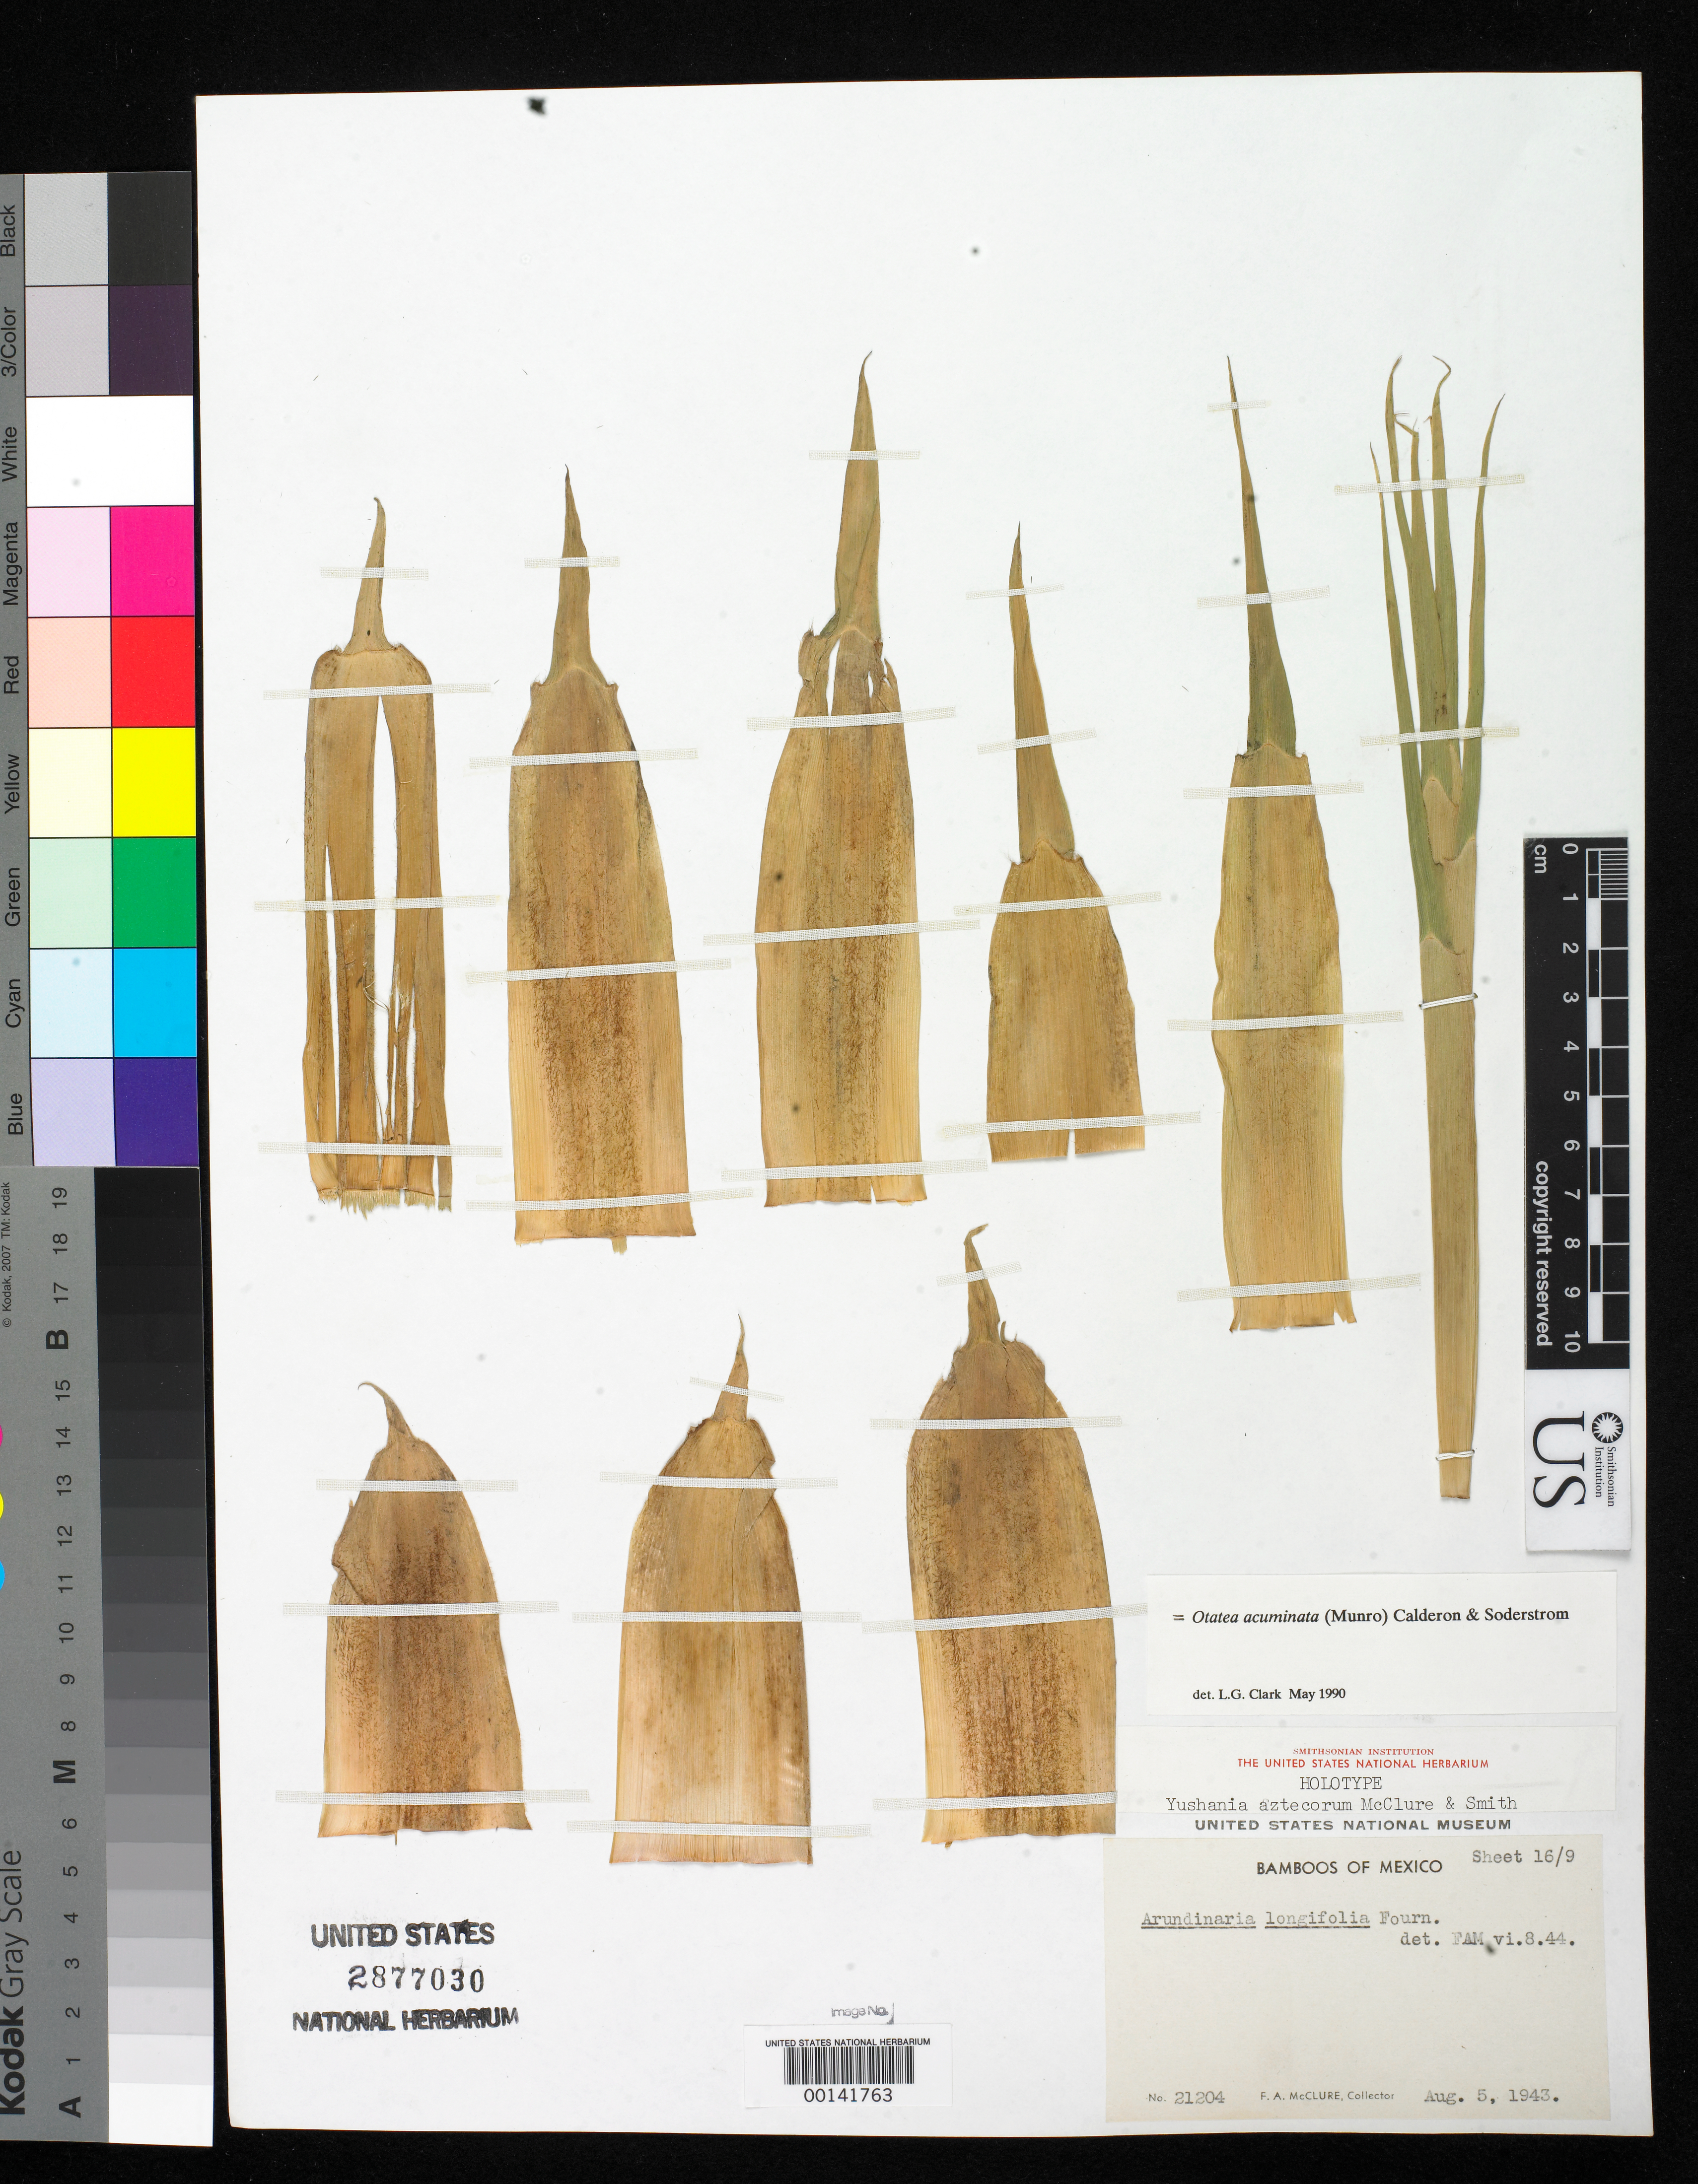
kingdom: Plantae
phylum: Tracheophyta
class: Liliopsida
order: Poales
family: Poaceae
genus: Yushania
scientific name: Yushania aztecorum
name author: McClure & E.W. Sm.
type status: Holotype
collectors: F. A. McClure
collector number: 21204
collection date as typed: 05 Aug 1943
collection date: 1943-08-05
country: Mexico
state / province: Sinaloa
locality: Slopes of La Dispensa, inland from Rosario; alt. 1500 Ft.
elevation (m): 457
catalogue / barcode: US 2877030